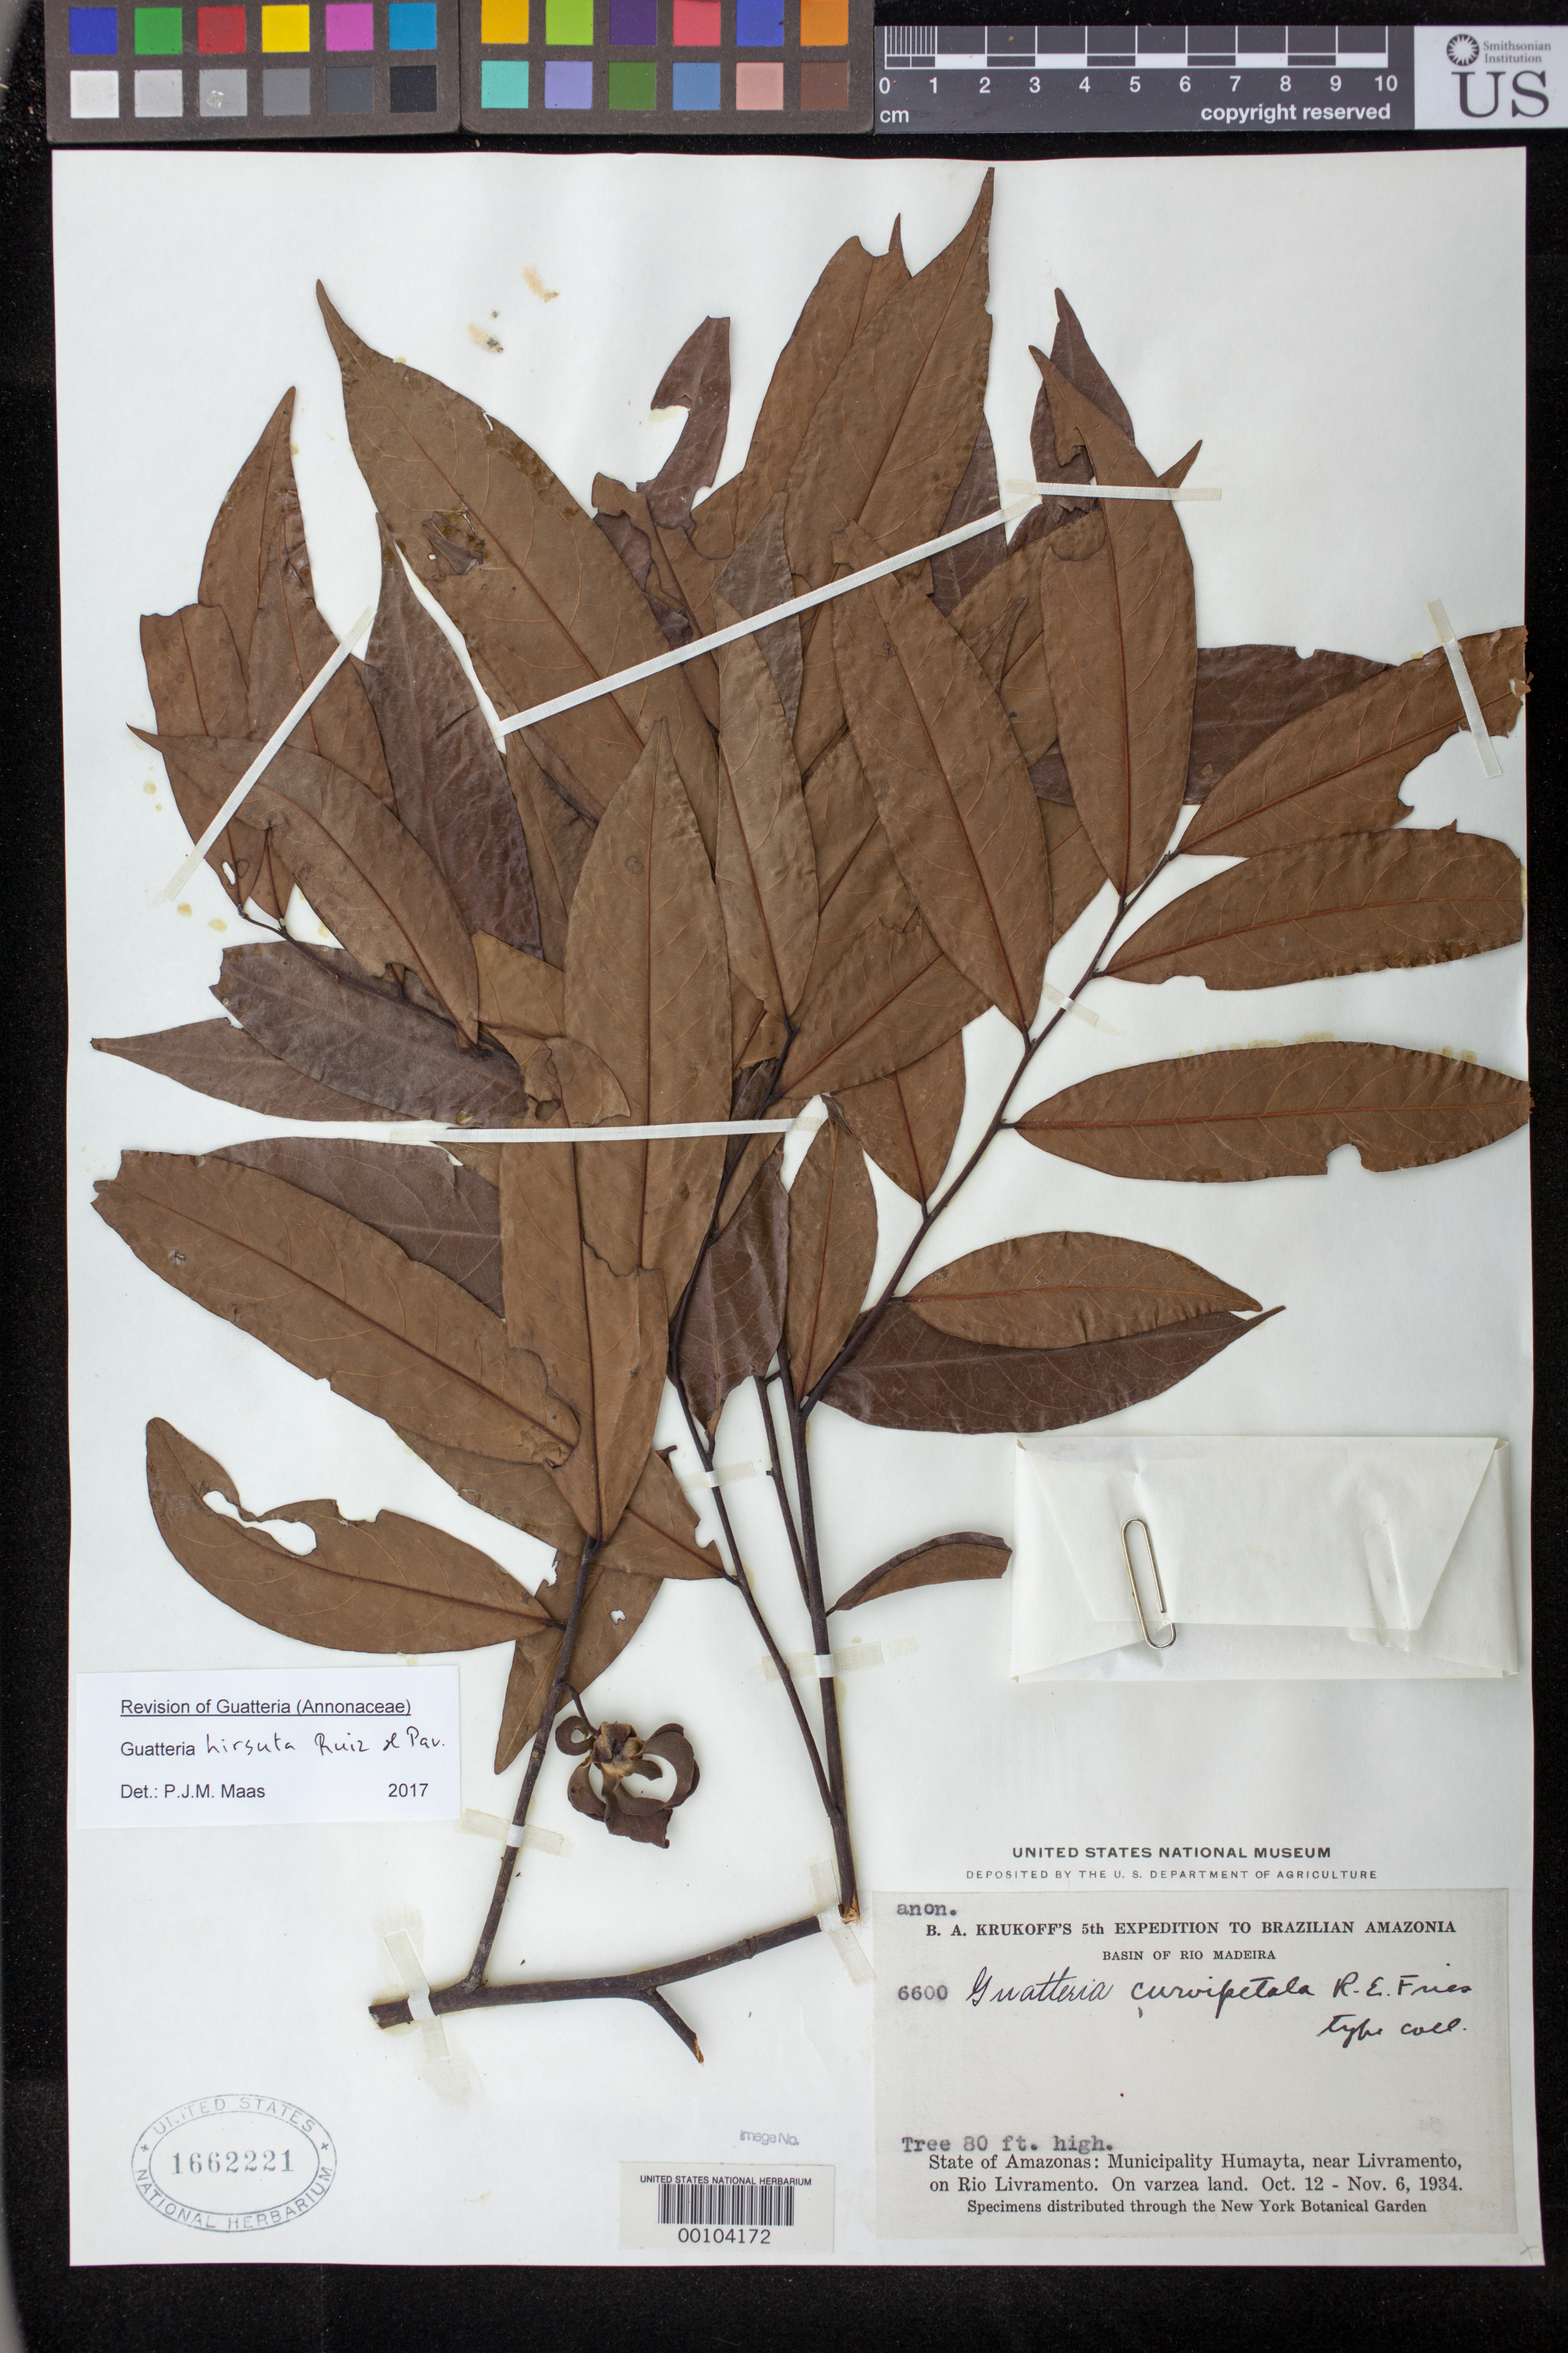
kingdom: Plantae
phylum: Tracheophyta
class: Magnoliopsida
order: Magnoliales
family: Annonaceae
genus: Guatteria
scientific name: Guatteria curvipetala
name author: R.E. Fr.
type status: Isotype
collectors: B. A. Krukoff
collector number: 6600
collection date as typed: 12 Oct 1934 to 06 Nov 1934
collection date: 1934-10-12/1934-11-06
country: Brazil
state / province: Amazonas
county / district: Humaitá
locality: Near Livramento, Rio Livramento.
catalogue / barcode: US 1662221